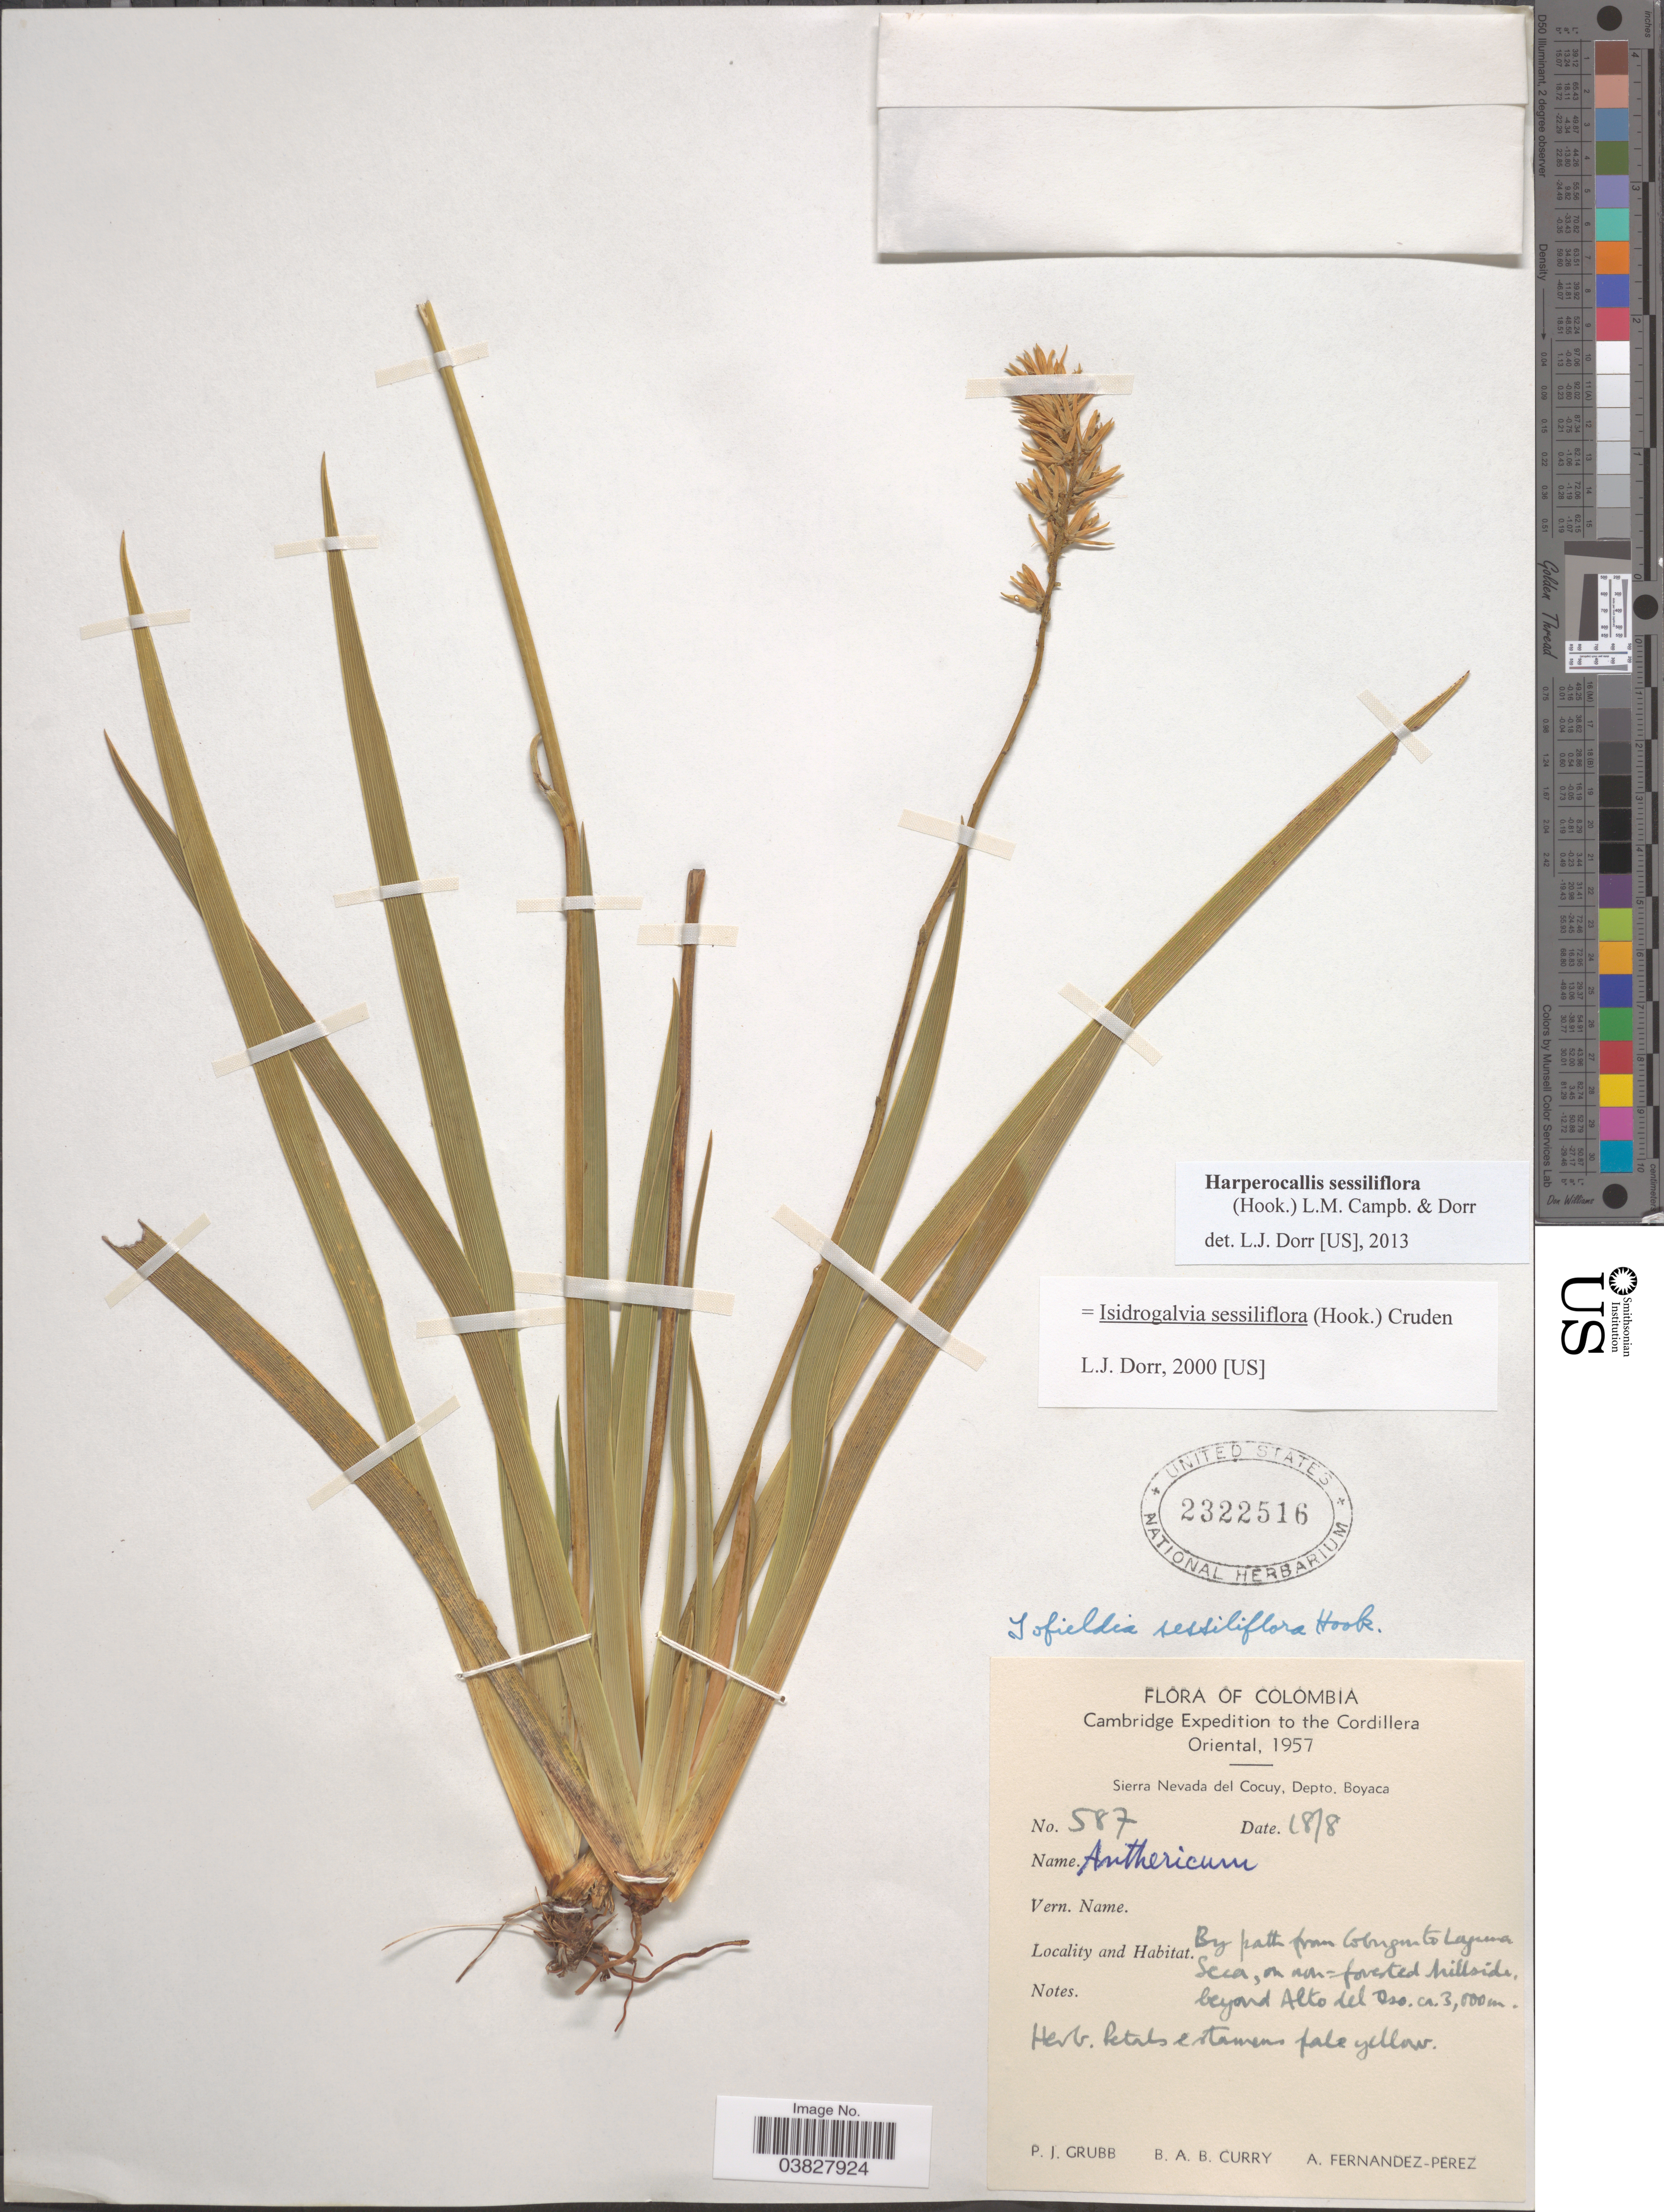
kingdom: Plantae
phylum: Tracheophyta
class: Liliopsida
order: Alismatales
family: Tofieldiaceae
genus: Harperocallis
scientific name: Harperocallis sessiliflora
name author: (Hook.) L.M. Campb. & Dorr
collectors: P. J. Grubb, B. A. B. Curry & A. Fernández-Pérez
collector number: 587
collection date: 1957-08-18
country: Colombia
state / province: Boyacá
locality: The Cordillera Oriental. Sierra Nevada del Cocuy, Depto. Boyaca. By path from Cobugon to Laguna Seca, on non-forested hillside, beyond Alto del Oso.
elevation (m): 3000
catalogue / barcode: US 2322516